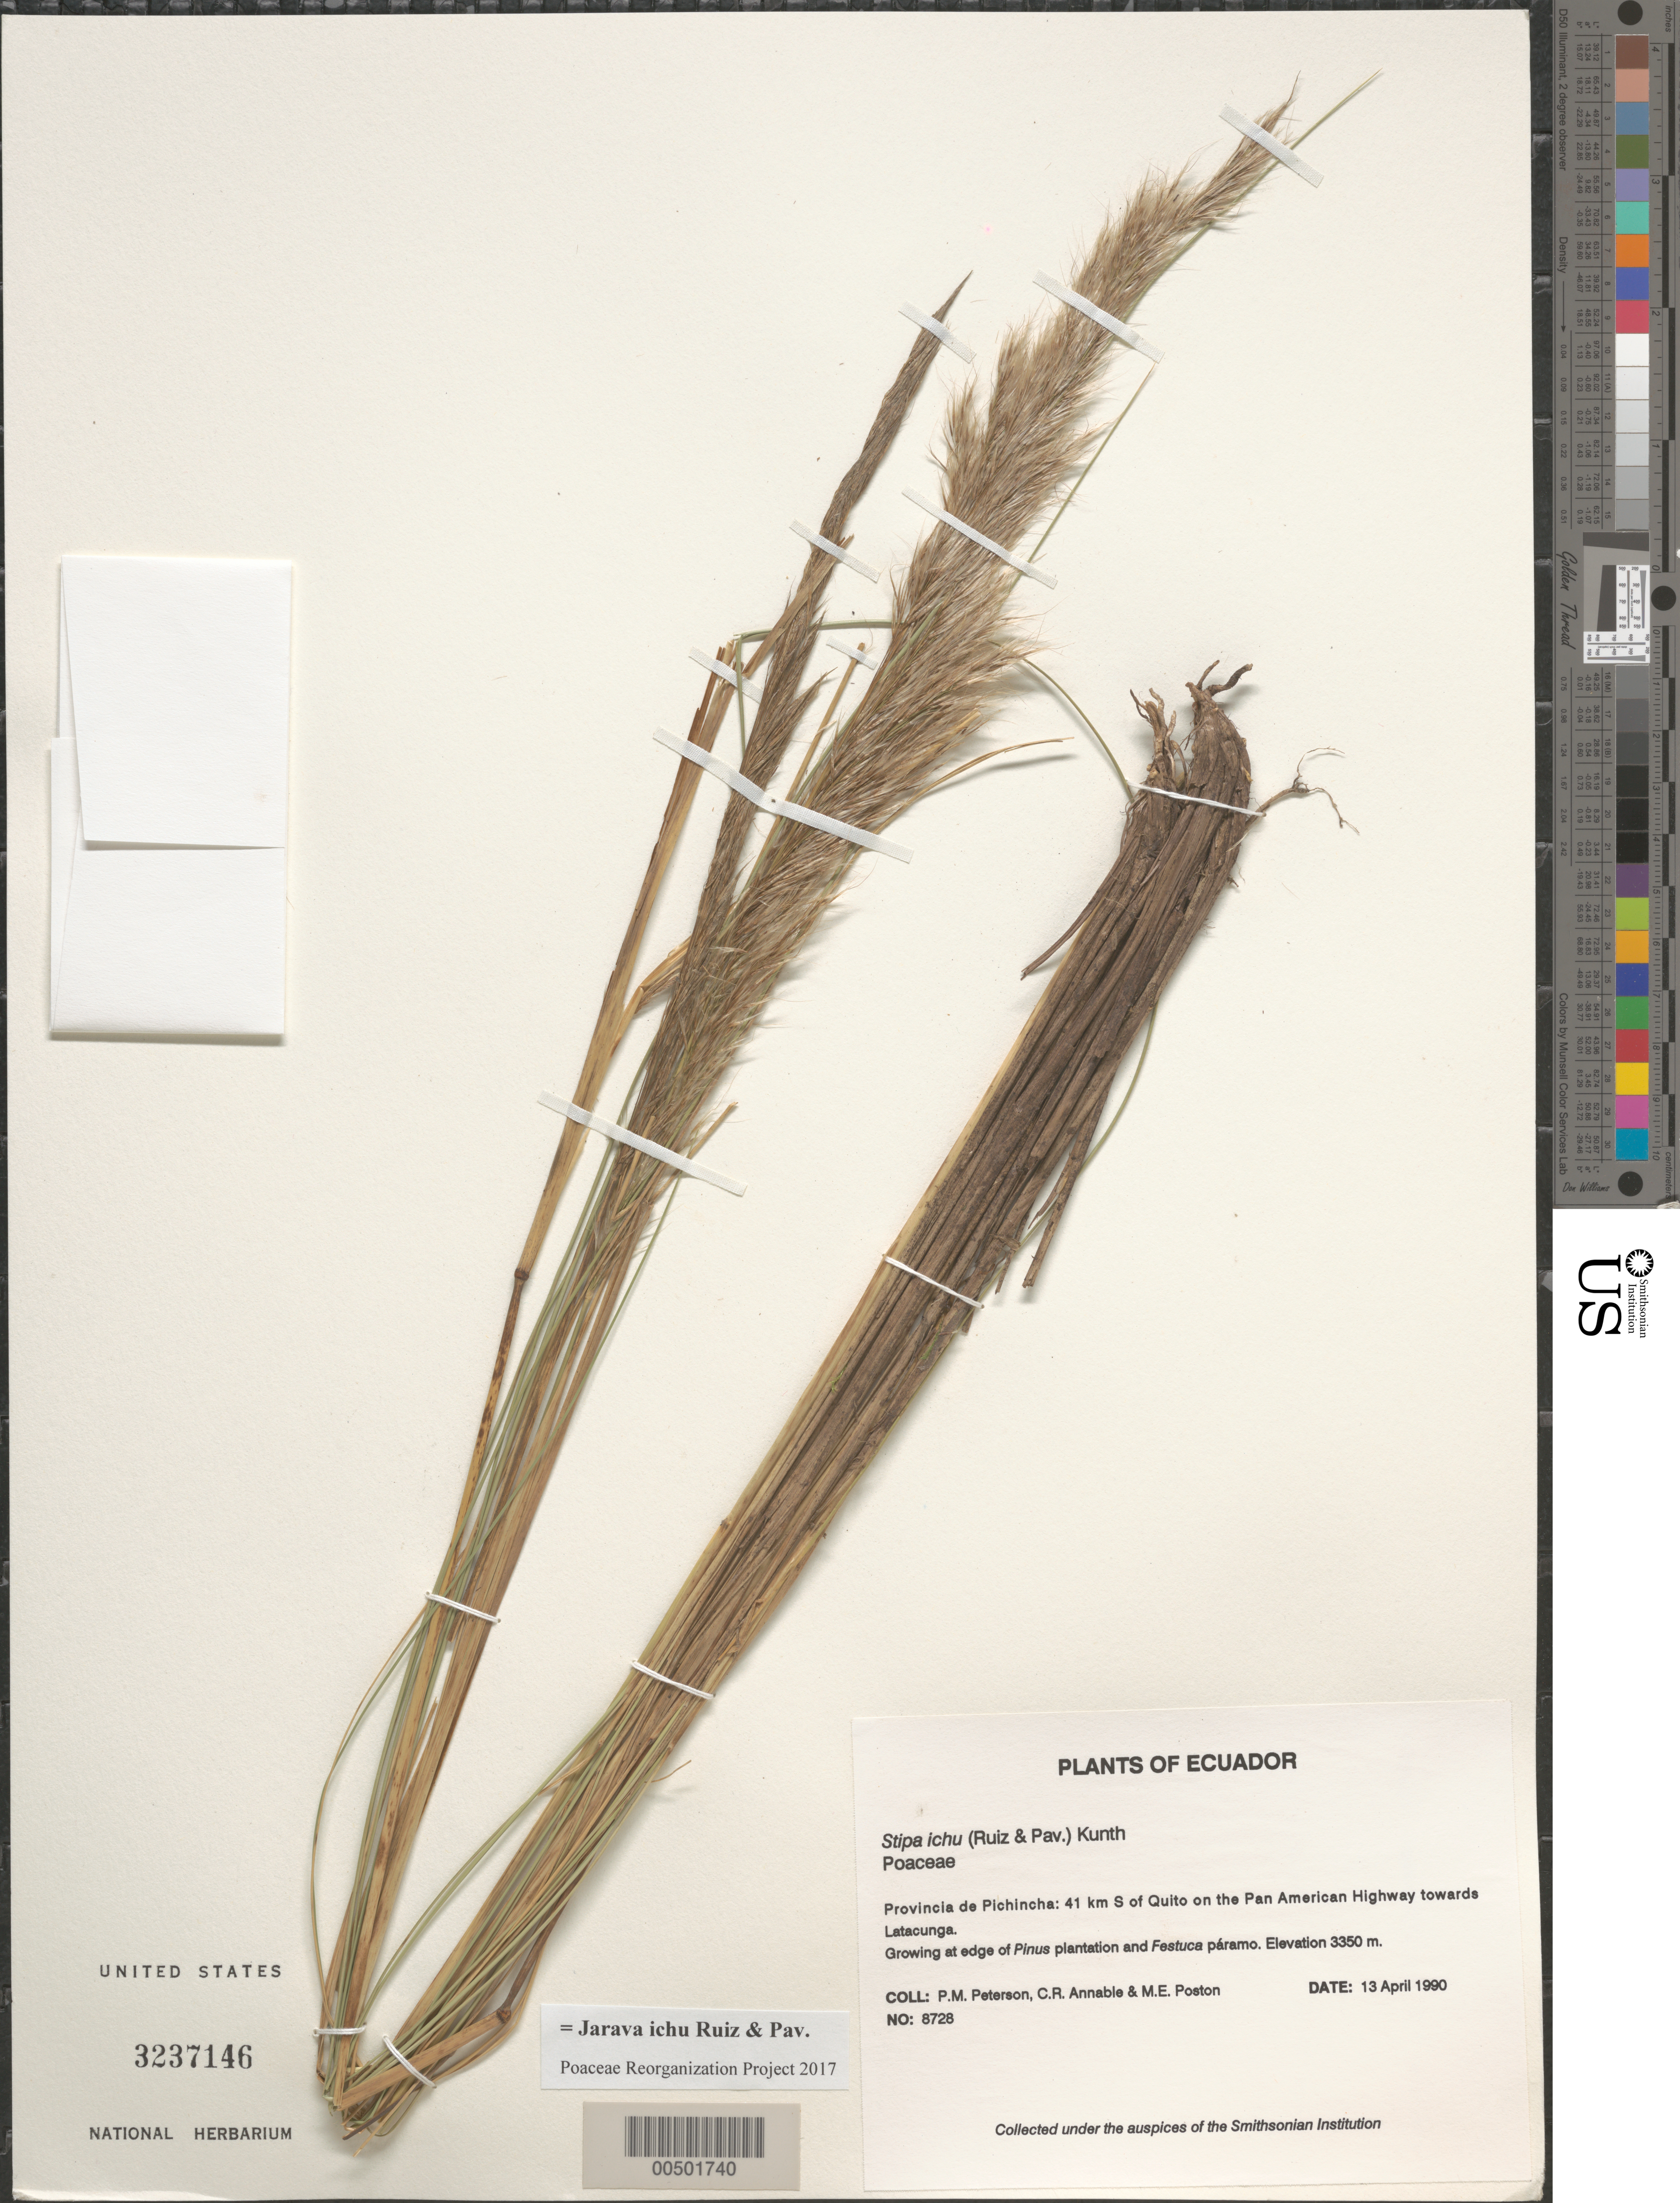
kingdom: Plantae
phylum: Tracheophyta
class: Liliopsida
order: Poales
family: Poaceae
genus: Jarava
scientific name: Jarava ichu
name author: Ruiz & Pav.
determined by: Poaceae Reorganization Project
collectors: P. M. Peterson, C. R. Annable & M. Poston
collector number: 08728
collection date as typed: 13 Apr 1990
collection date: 1990-04-13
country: Ecuador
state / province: Pichincha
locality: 41 km S of Quito on the Pan American Highway towards Latacunga.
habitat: Growing at edge of Pinus plantation and Festuca páramo.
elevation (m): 3350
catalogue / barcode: US 3237146